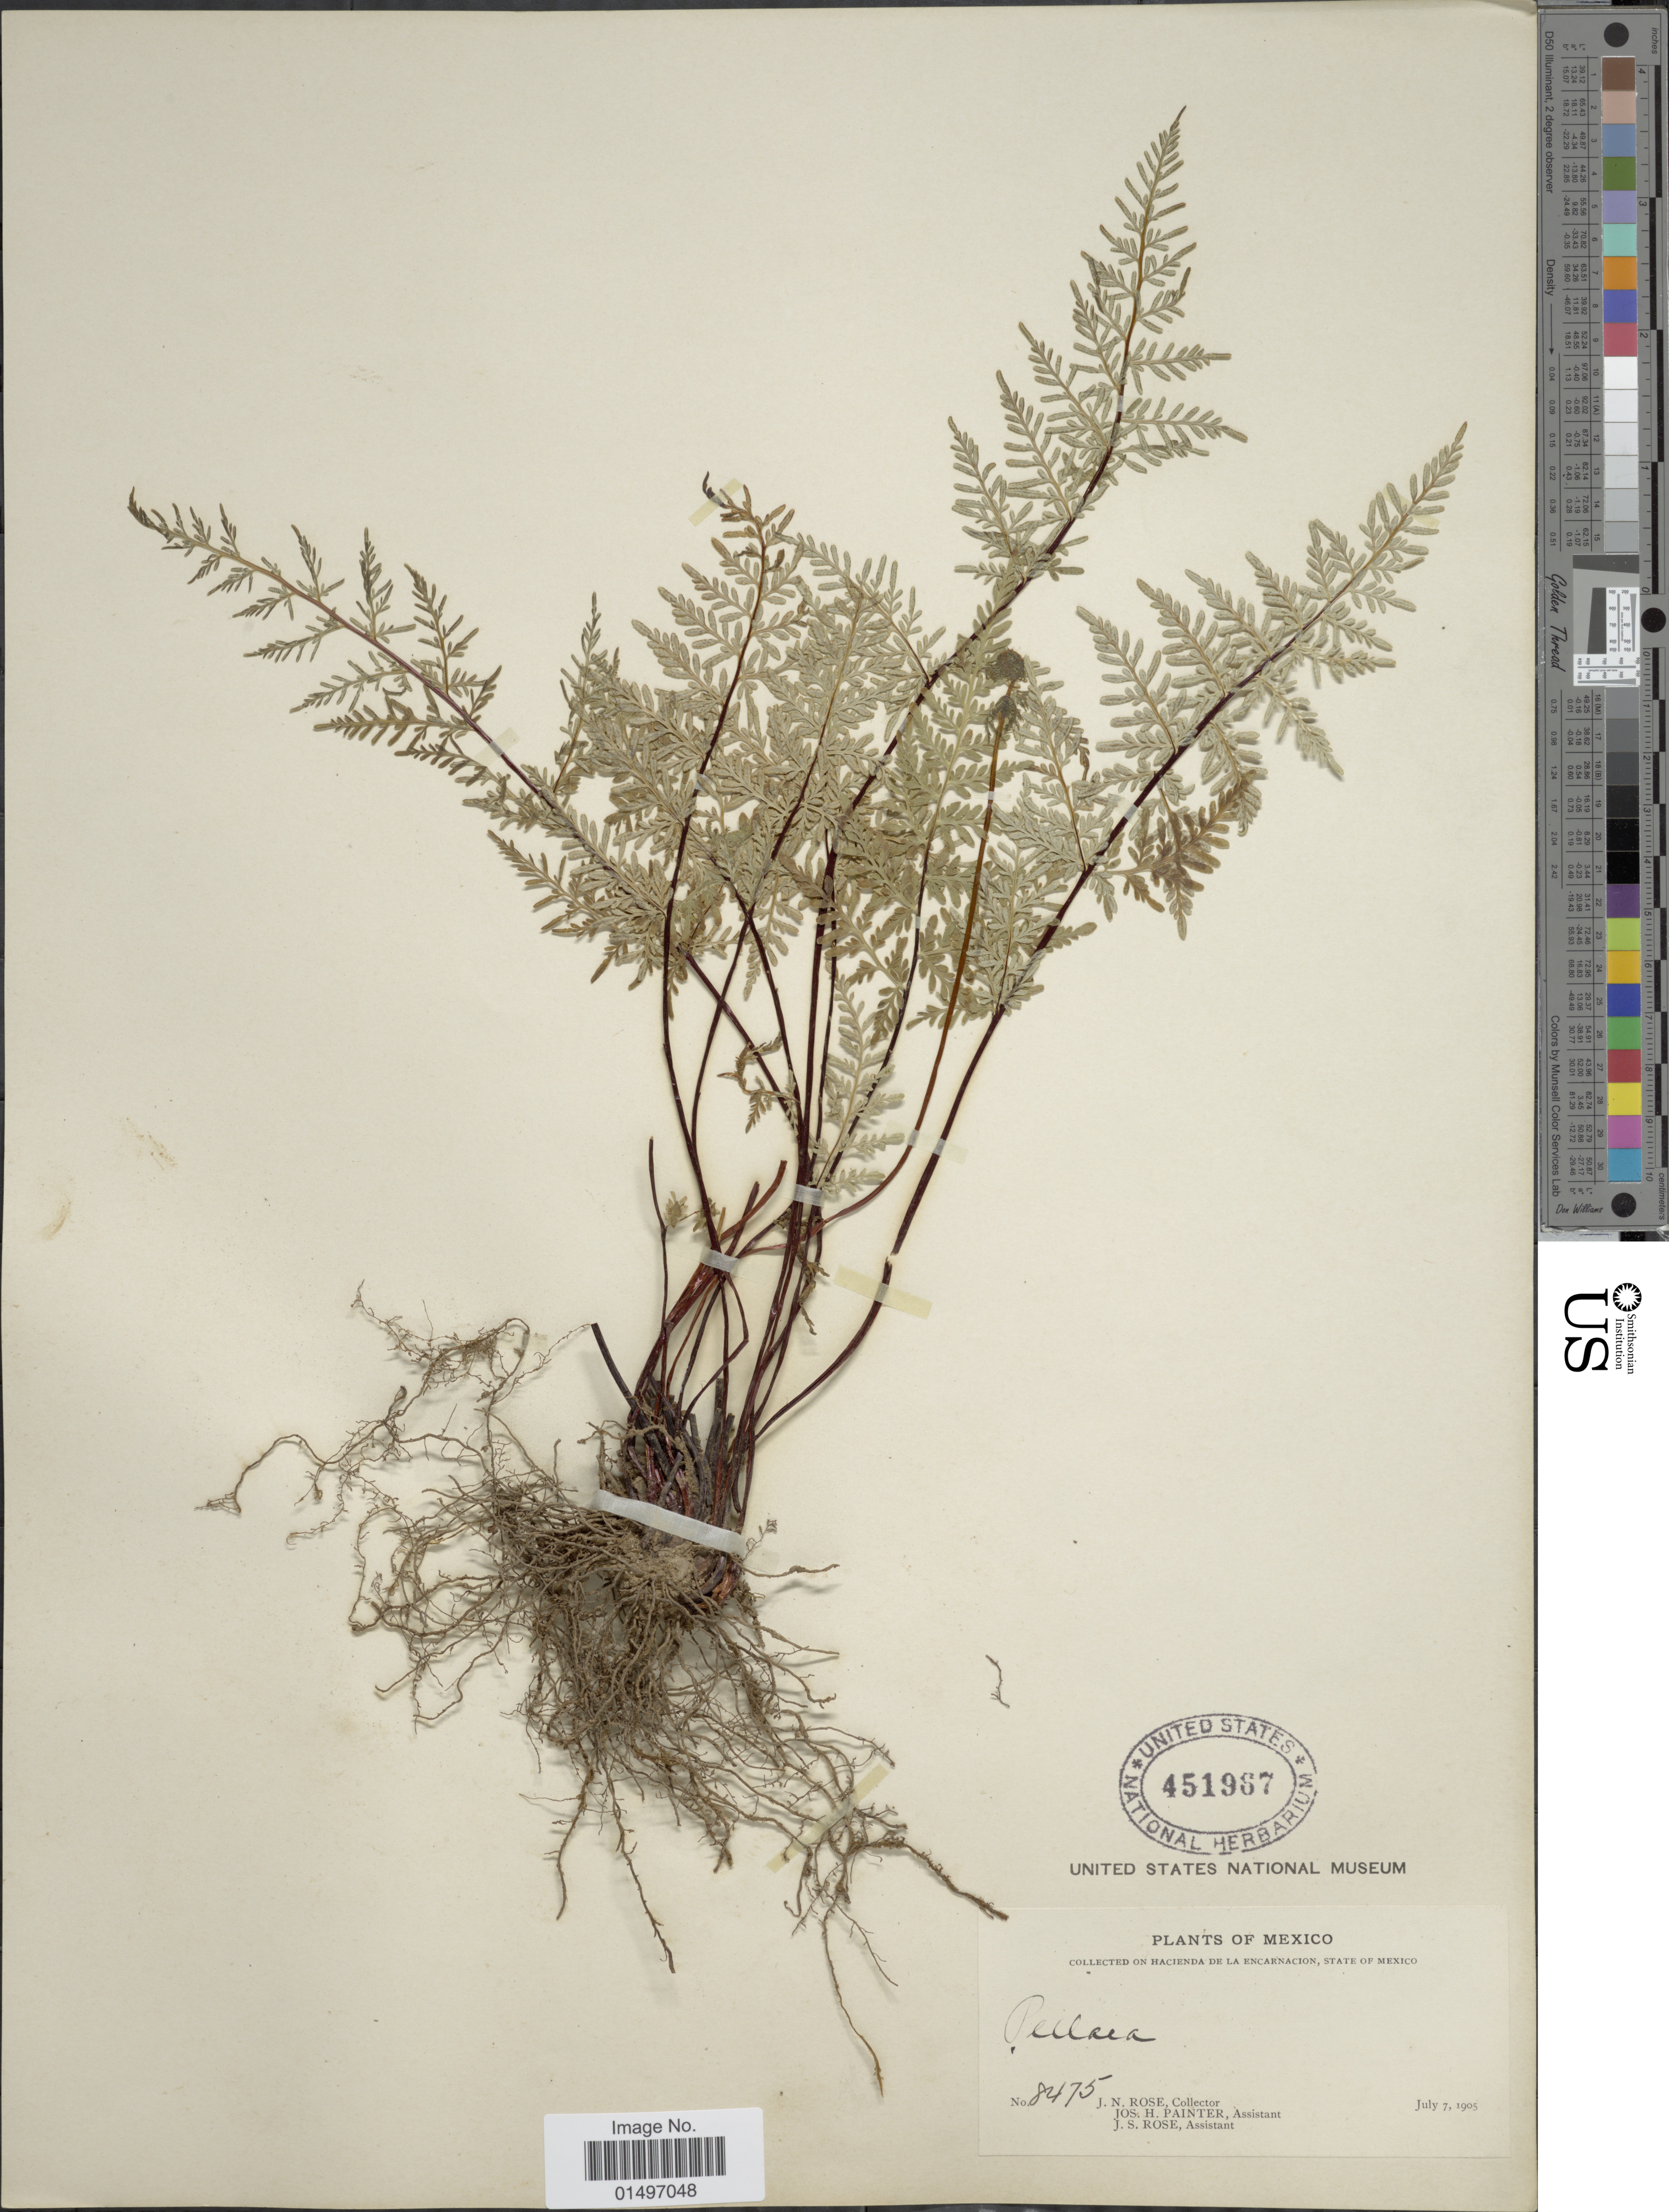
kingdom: Plantae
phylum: Tracheophyta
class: Polypodiopsida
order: Polypodiales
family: Pteridaceae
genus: Gaga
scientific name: Gaga hirsuta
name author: (Link) Fay W. Li & Windham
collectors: J. N. Rose, J. H. Painter & J. S. Rose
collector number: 8475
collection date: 1905-07-07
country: Mexico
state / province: México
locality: Mexico, on Hacienda de la Encarnacion.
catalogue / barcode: US 451967